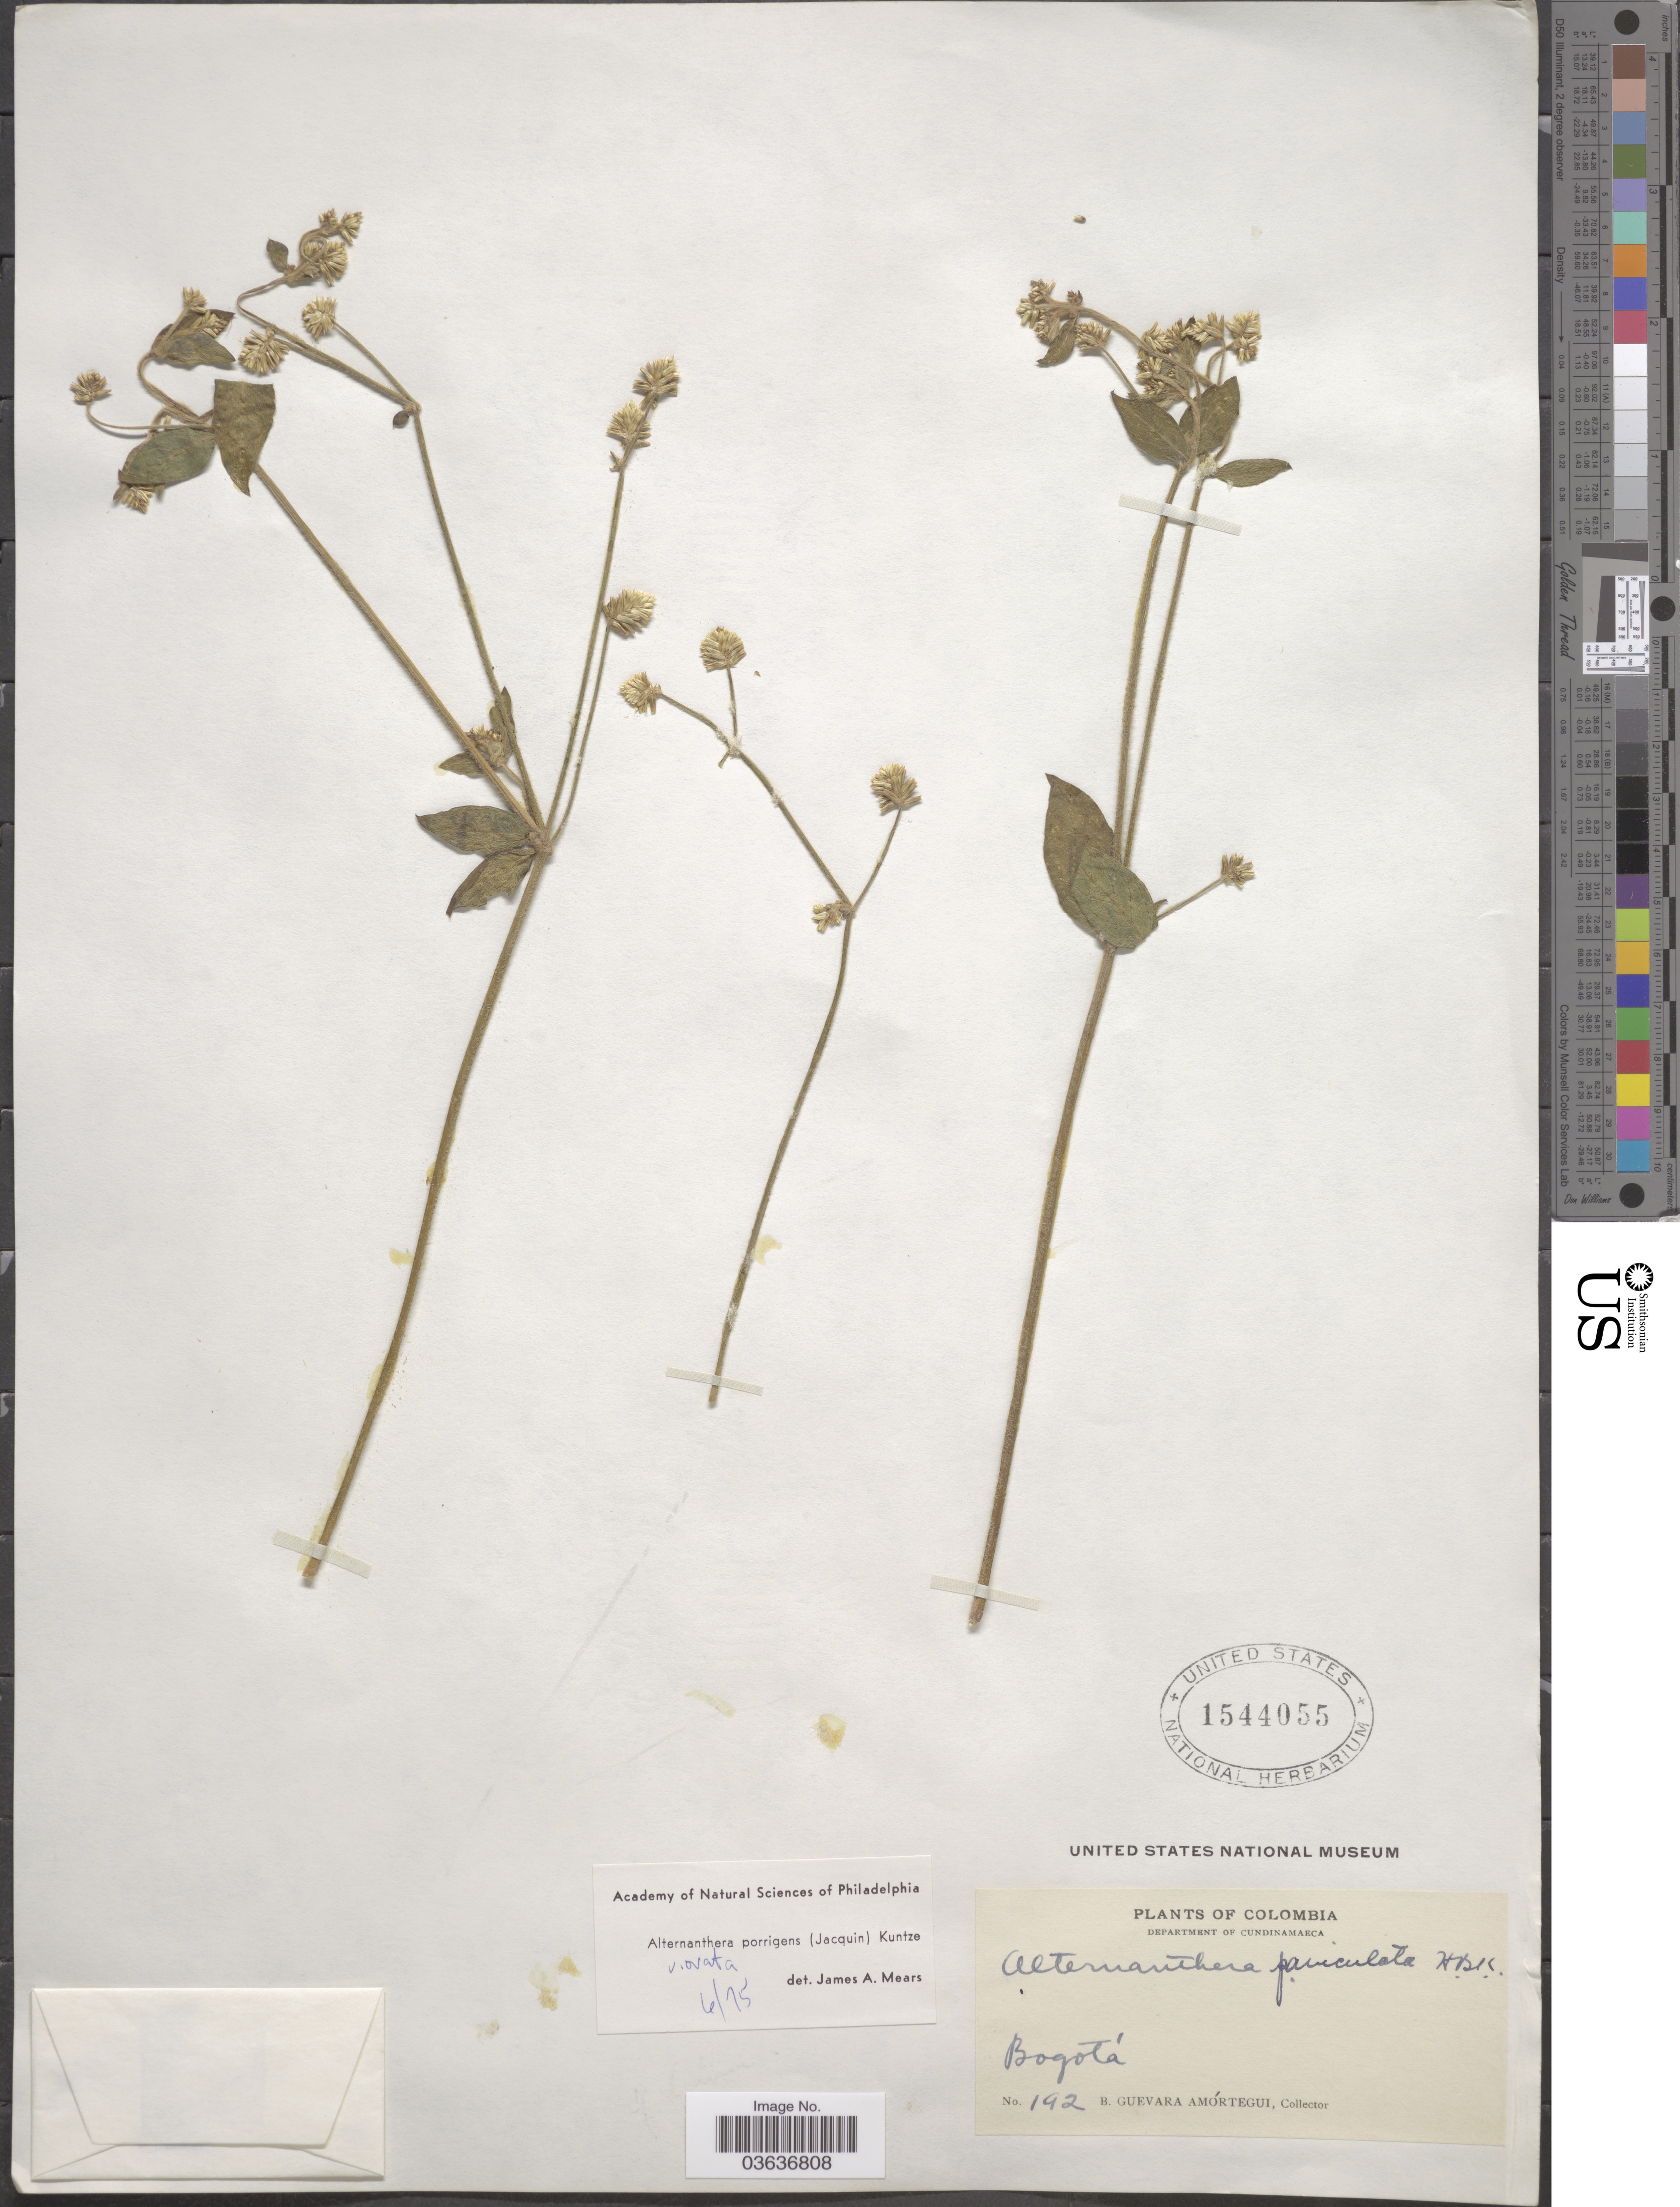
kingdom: Plantae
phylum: Tracheophyta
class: Magnoliopsida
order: Caryophyllales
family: Amaranthaceae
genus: Alternanthera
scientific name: Alternanthera porrigens var. ovata Mears var. nov. ined.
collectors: B. Guevara Amortegui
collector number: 192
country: Colombia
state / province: Bogota D.C.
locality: Department of Cundinamarca. Bogotá.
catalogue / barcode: US 1544055